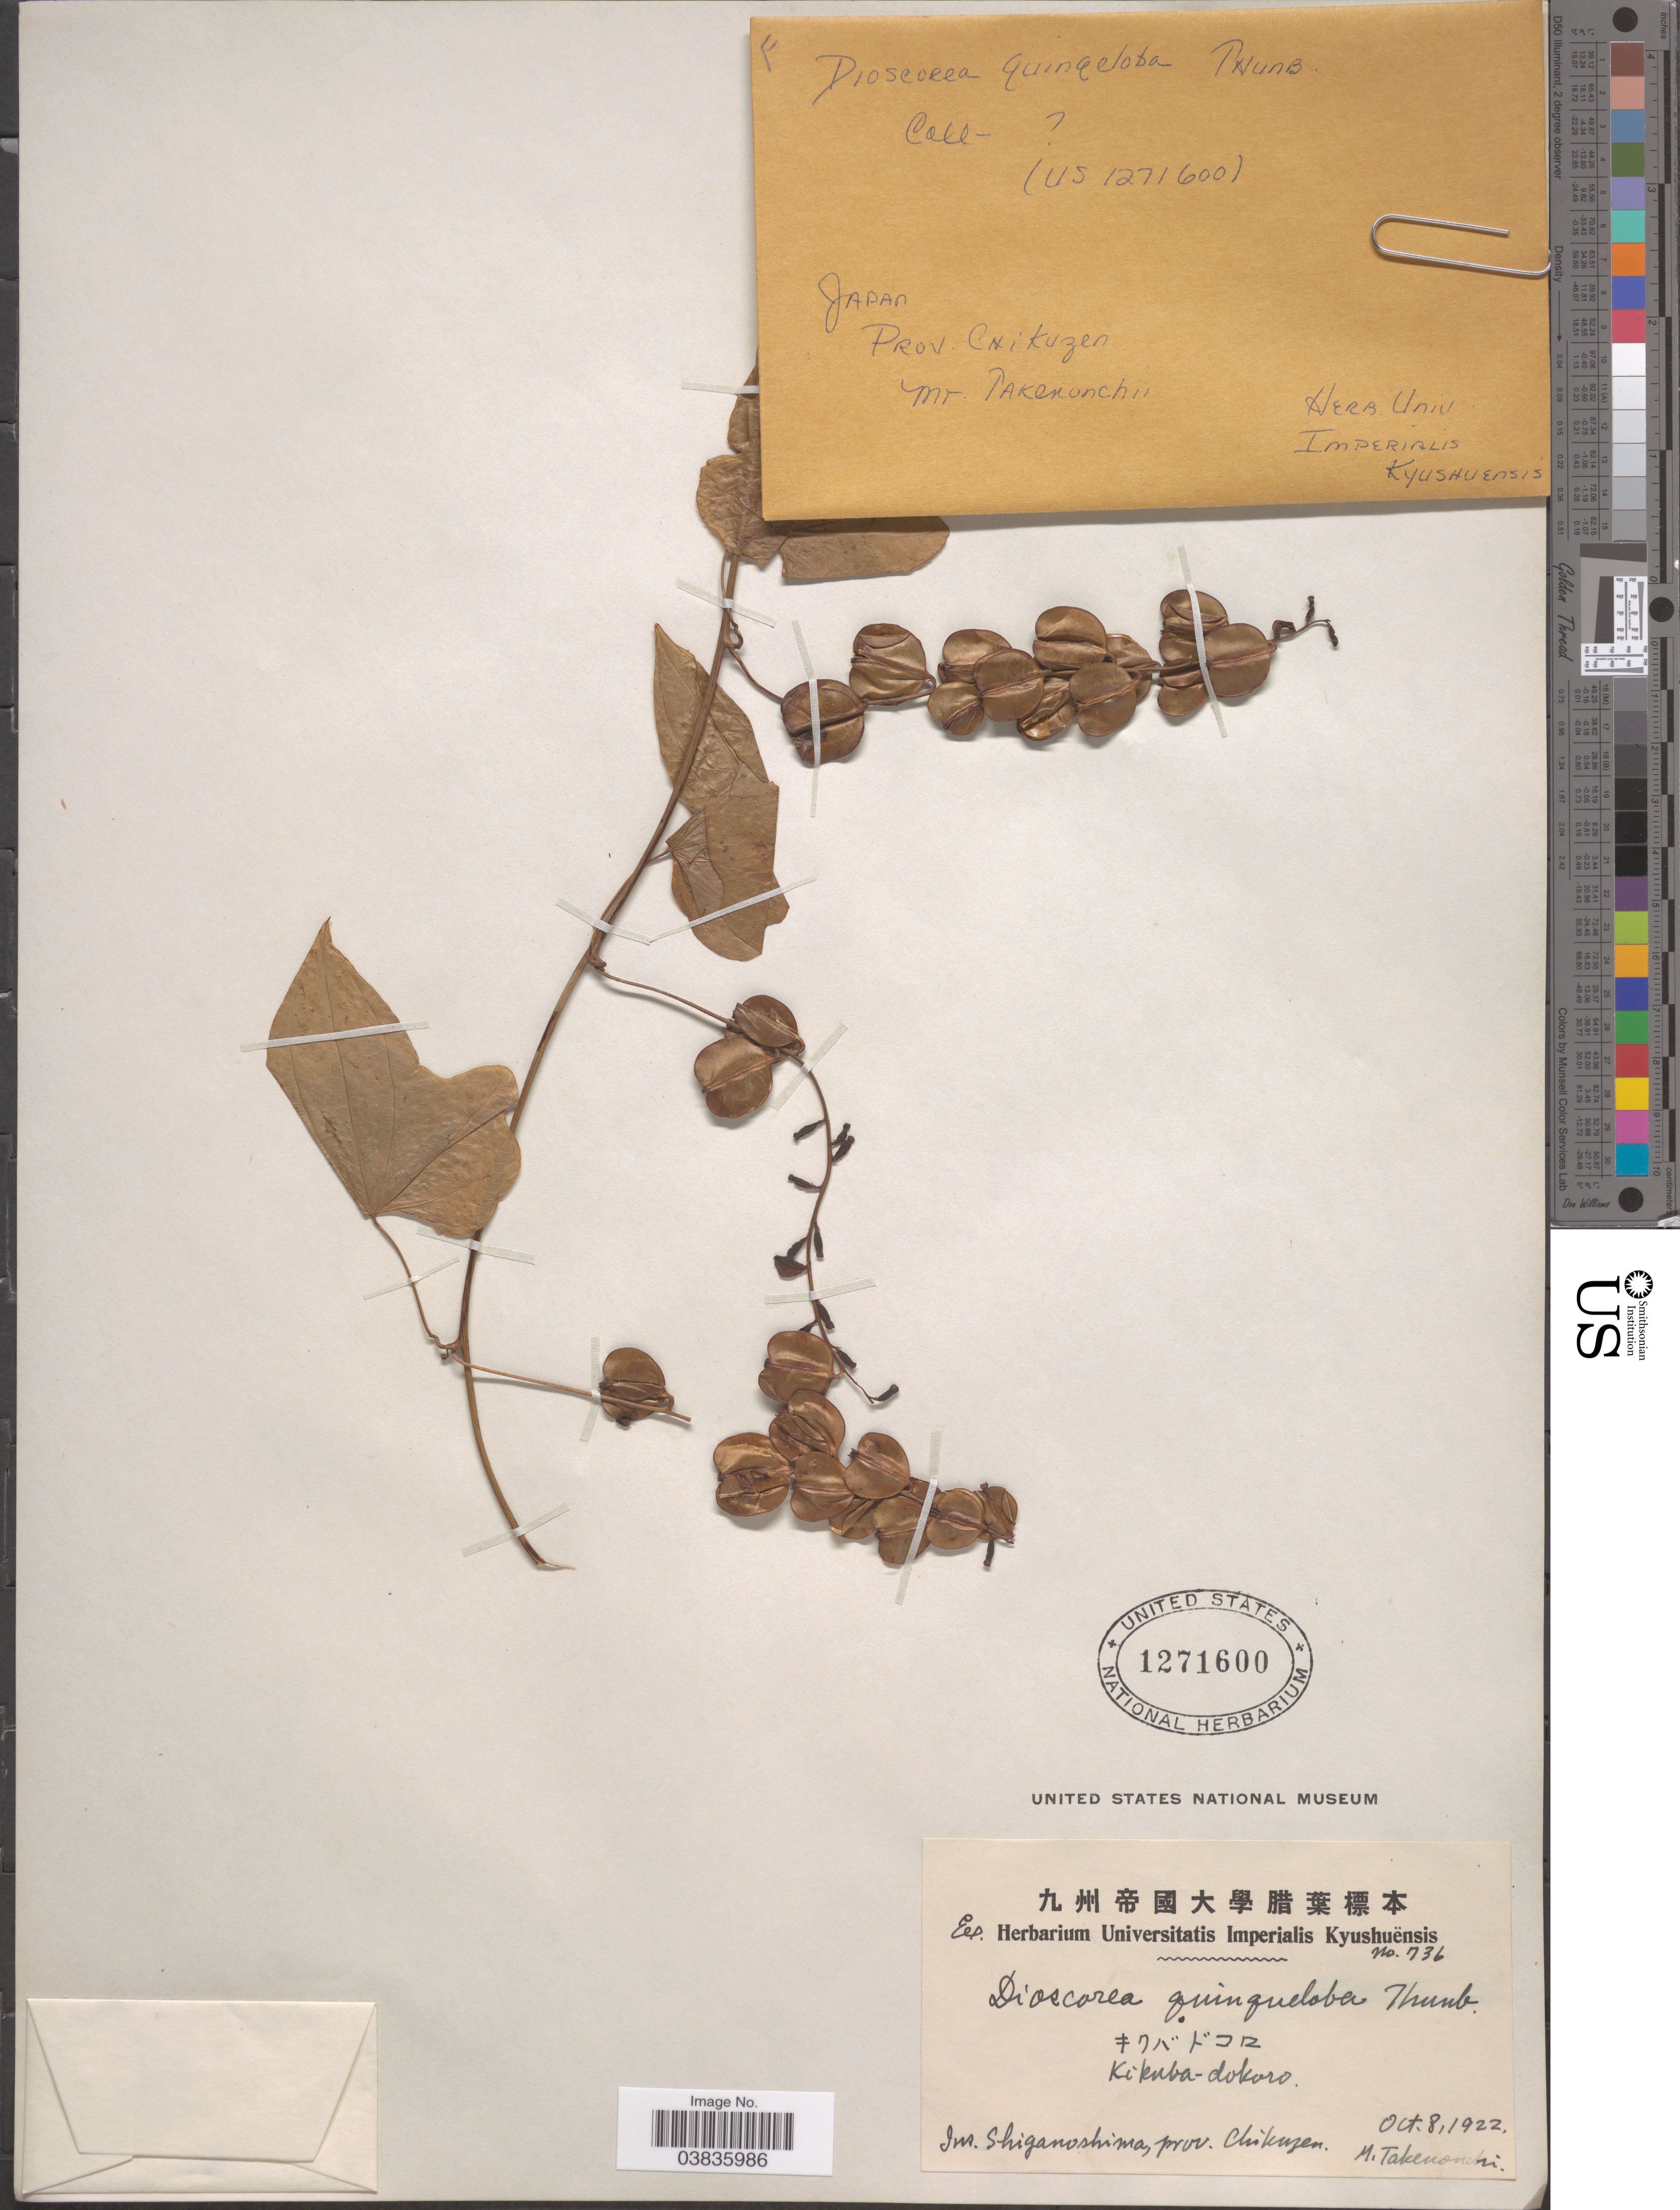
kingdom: Plantae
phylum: Tracheophyta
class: Liliopsida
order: Dioscoreales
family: Dioscoreaceae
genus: Dioscorea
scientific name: Dioscorea quinqueloba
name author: Thunb.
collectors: M. Takenonchi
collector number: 736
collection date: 1922-10-08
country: Japan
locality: Kikuba-dokoro. Ins. Shiganoshima, prov. Chikuzen.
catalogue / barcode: US 1271600